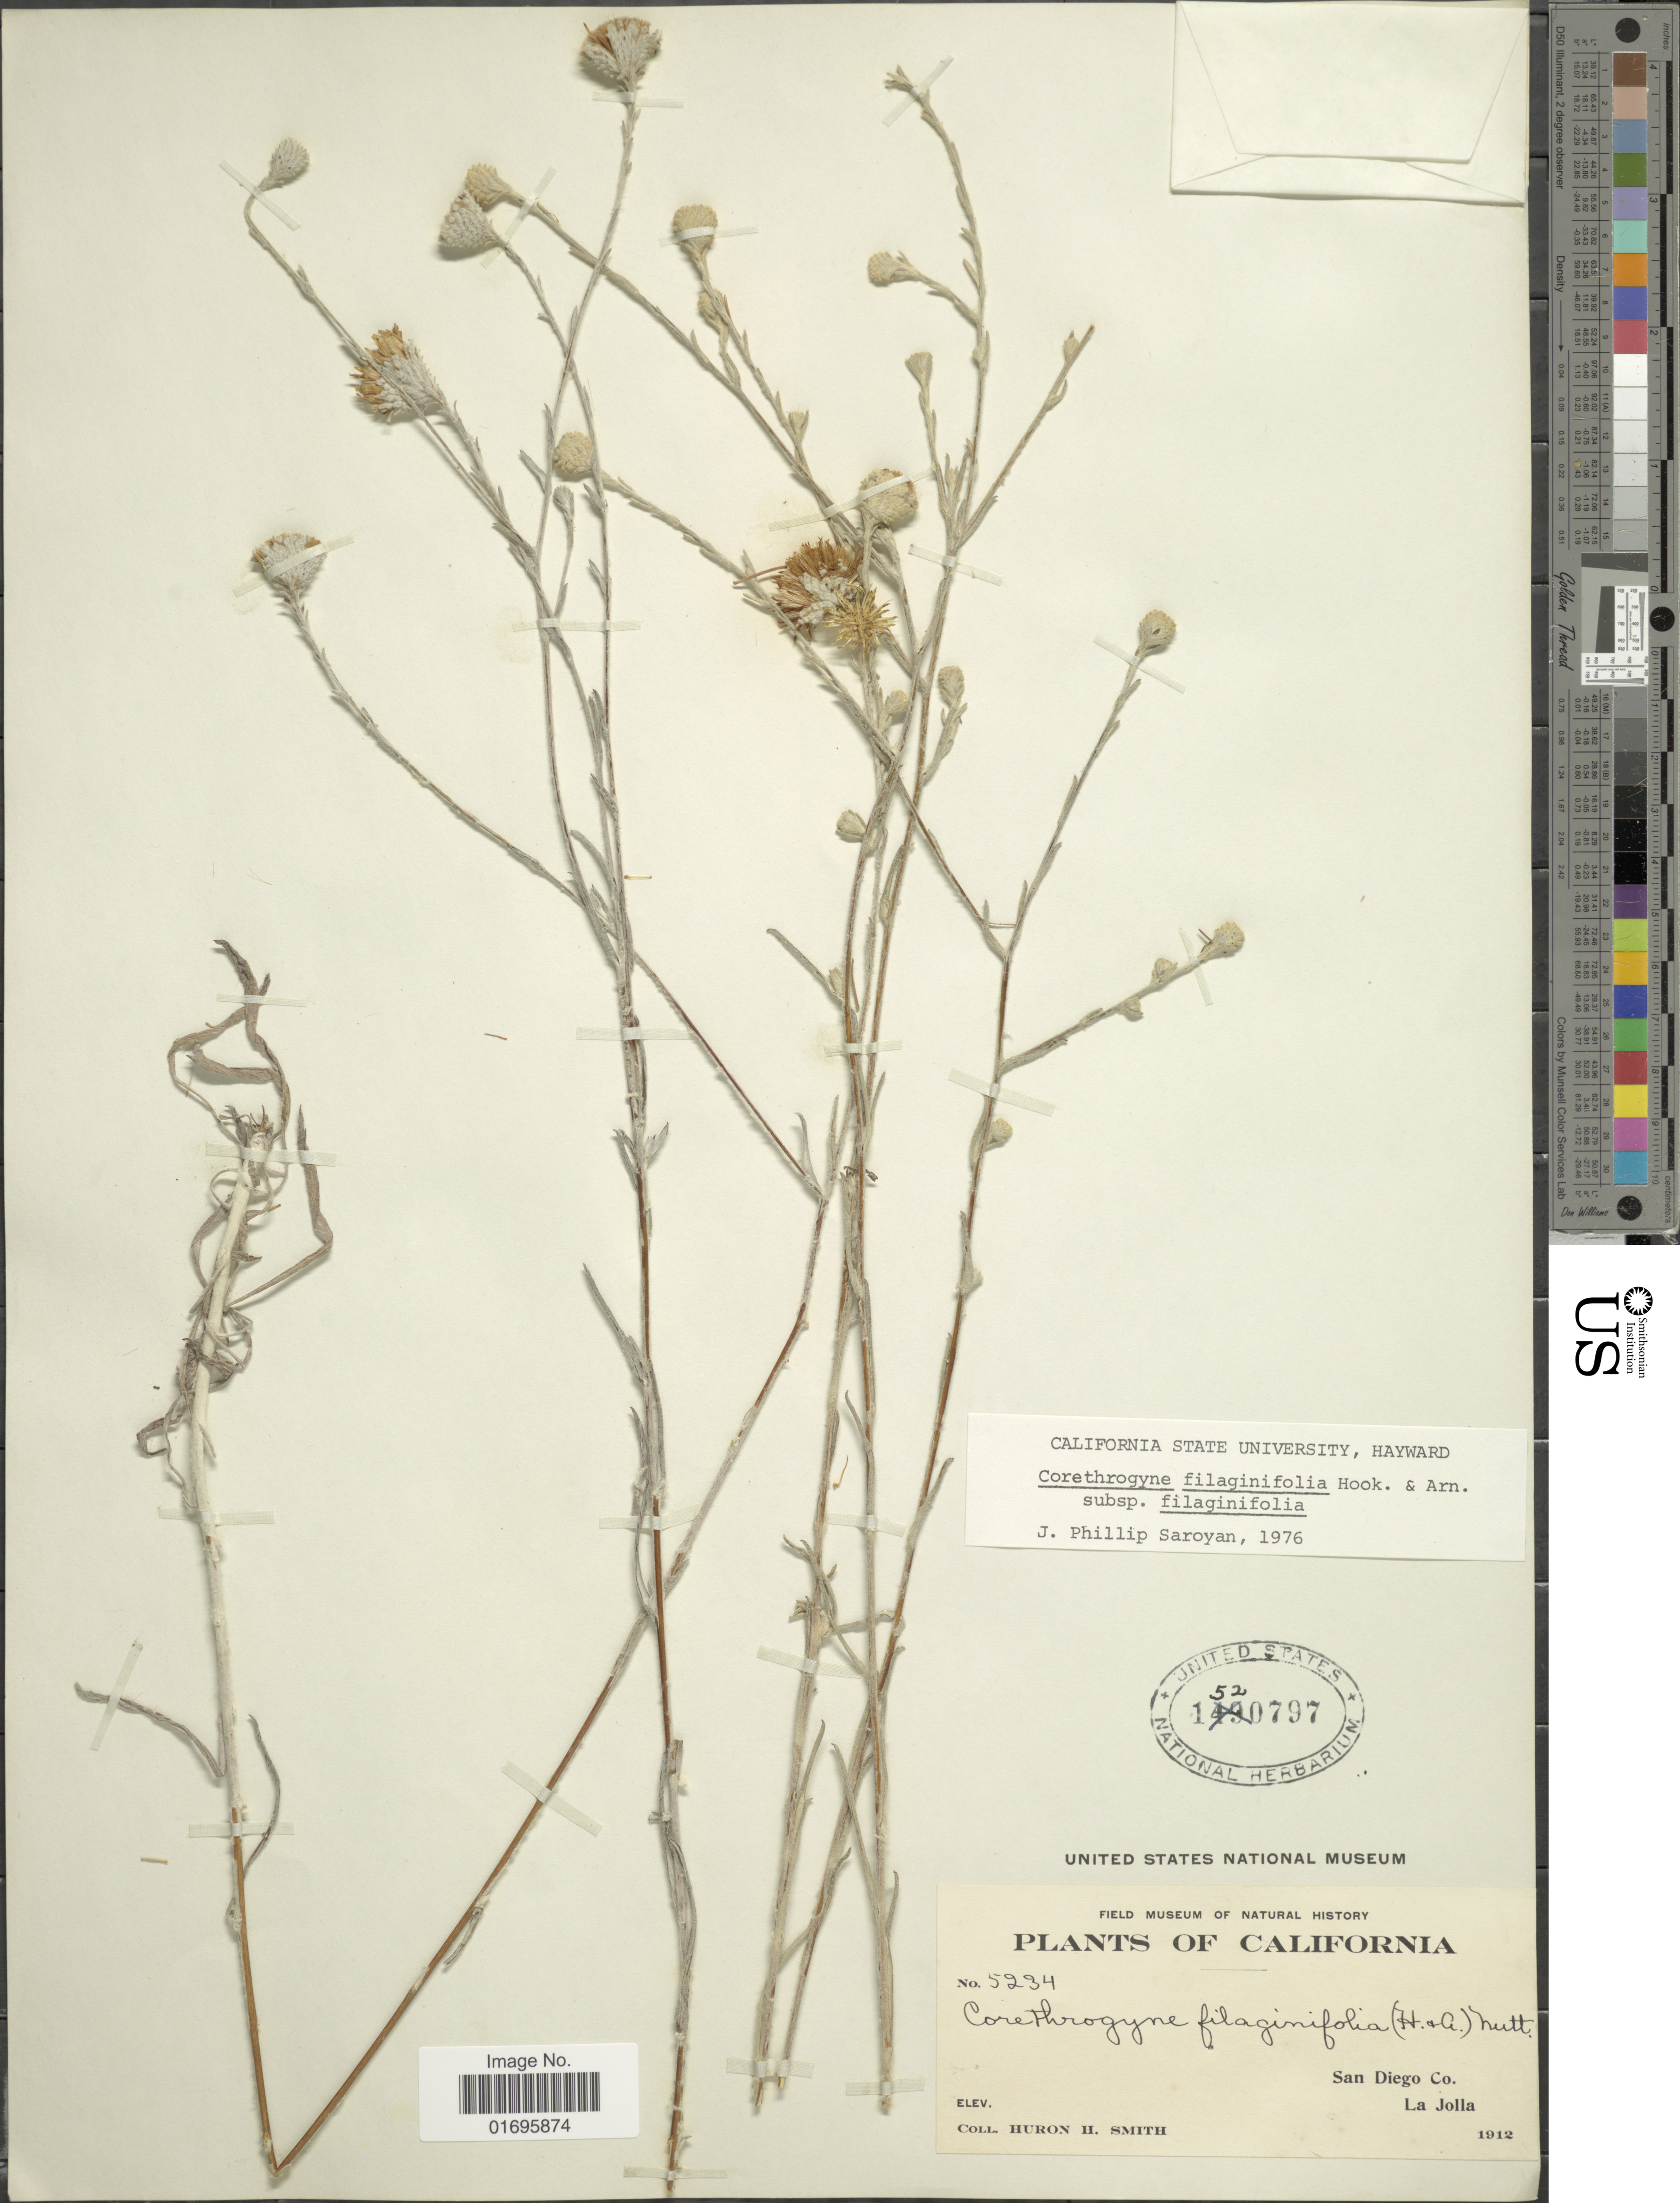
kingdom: Plantae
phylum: Tracheophyta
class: Magnoliopsida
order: Asterales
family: Asteraceae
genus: Corethrogyne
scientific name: Corethrogyne filaginifolia var. filaginifolia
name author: (Hook.) Nutt.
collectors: Huron H. Smith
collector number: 5234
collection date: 1912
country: United States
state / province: California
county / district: San Diego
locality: San Diego Co. La Jolla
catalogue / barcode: US 1520797